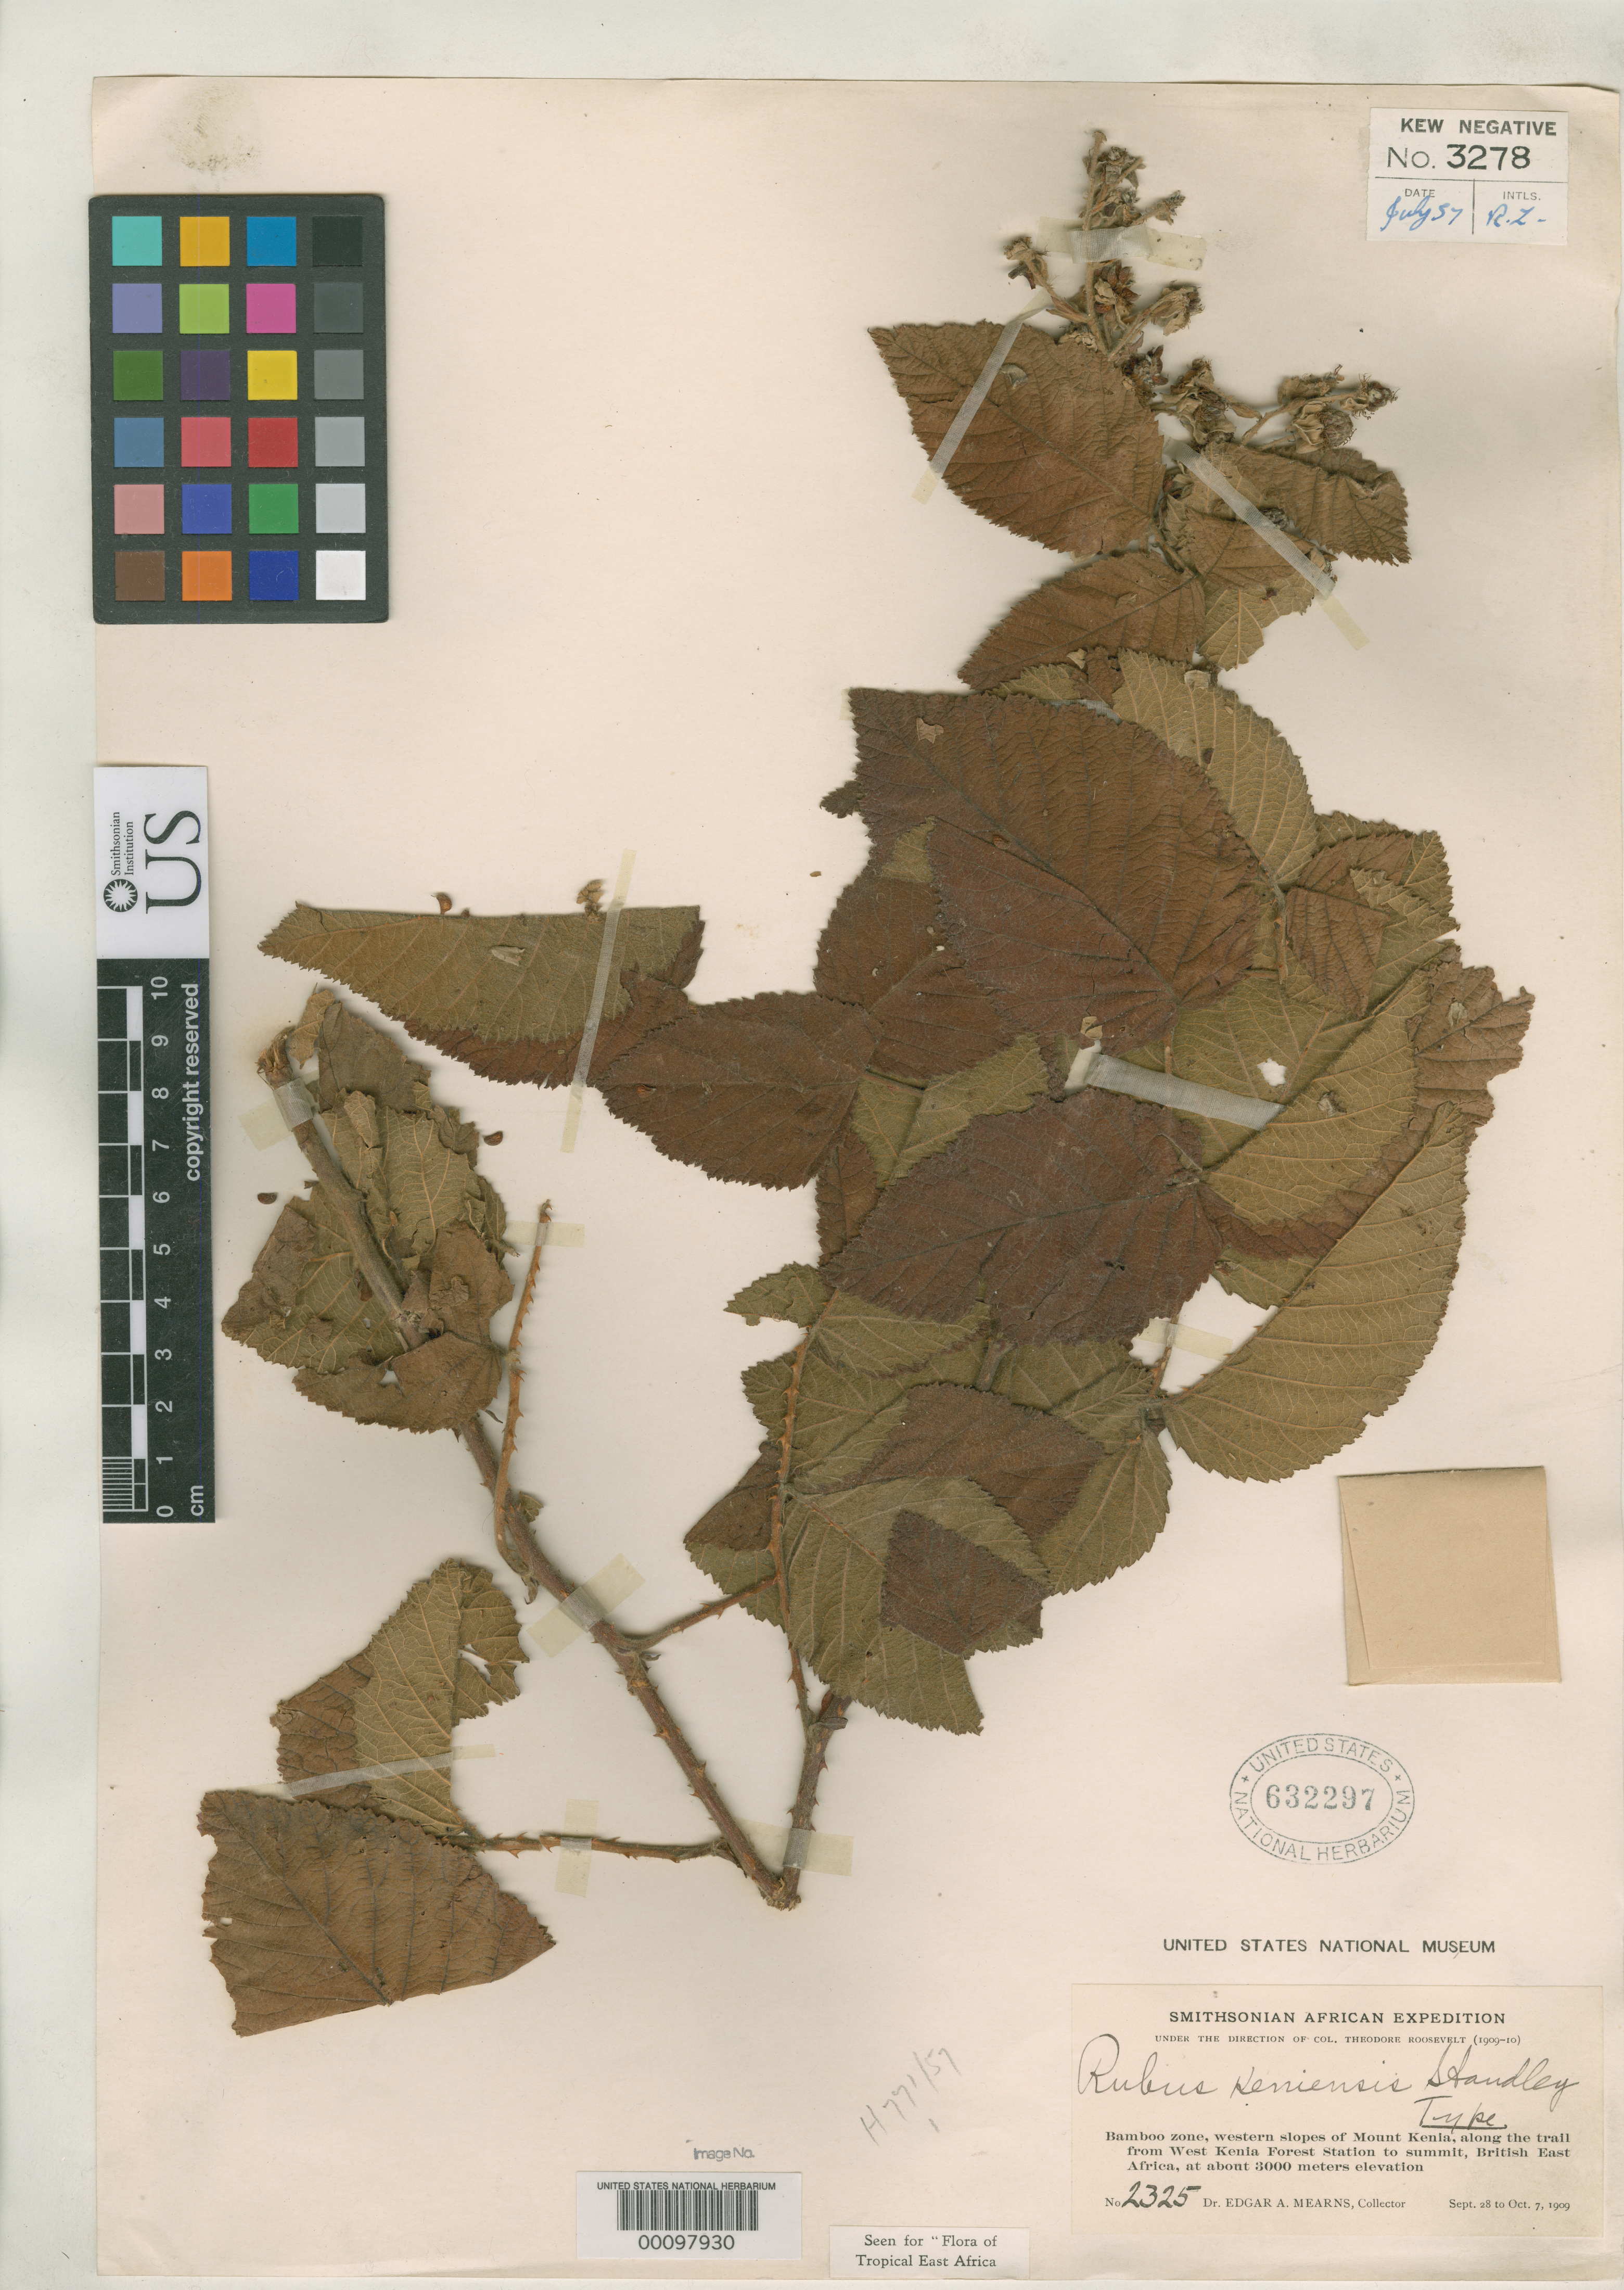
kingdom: Plantae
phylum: Tracheophyta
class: Magnoliopsida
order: Rosales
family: Rosaceae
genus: Rubus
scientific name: Rubus keniensis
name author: Standl.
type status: Holotype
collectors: E. A. Mearns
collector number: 2325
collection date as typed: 28 Sep 1909 to 07 Oct 1909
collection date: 1909-09-28/1909-10-07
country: Kenya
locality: "Mount Kenia".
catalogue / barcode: US 632297